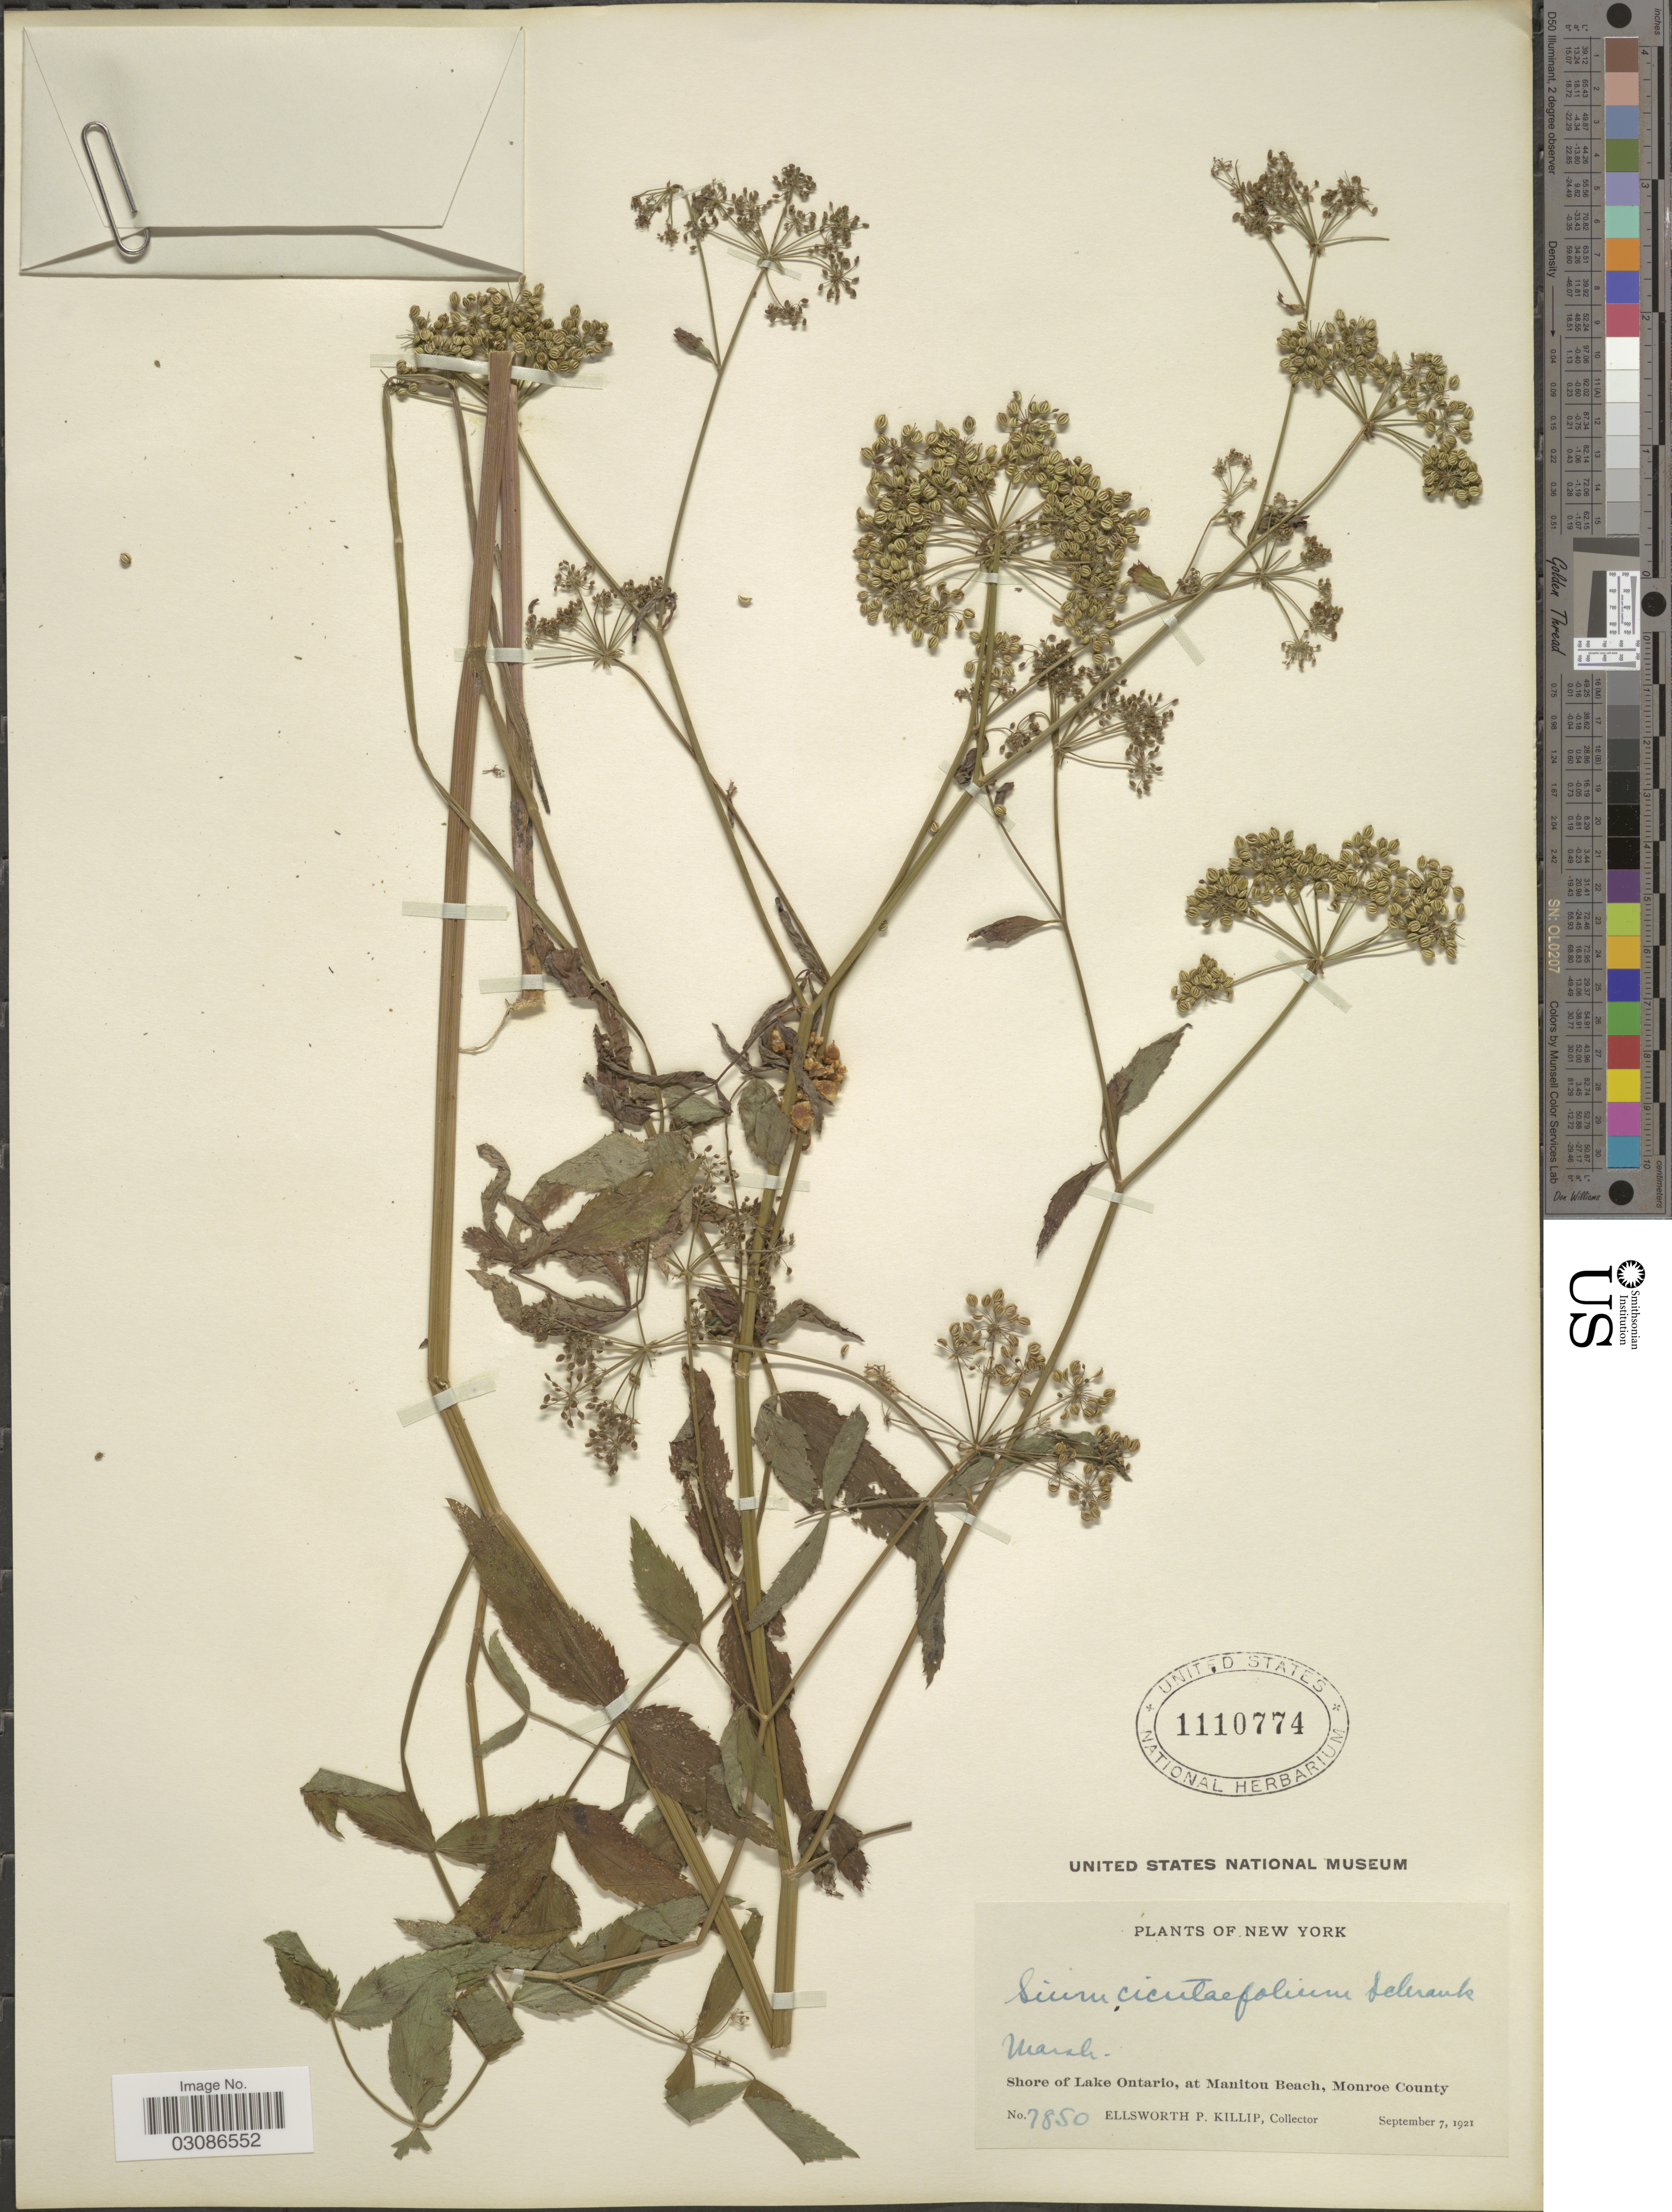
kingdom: Plantae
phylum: Tracheophyta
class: Magnoliopsida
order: Apiales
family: Apiaceae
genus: Sium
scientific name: Sium suave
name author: Walter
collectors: E. P. Killip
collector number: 7850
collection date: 1921-09-07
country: United States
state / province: New York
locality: Shore of Lake Ontario, at Maniton Beach, Monroe County.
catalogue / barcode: US 1110774